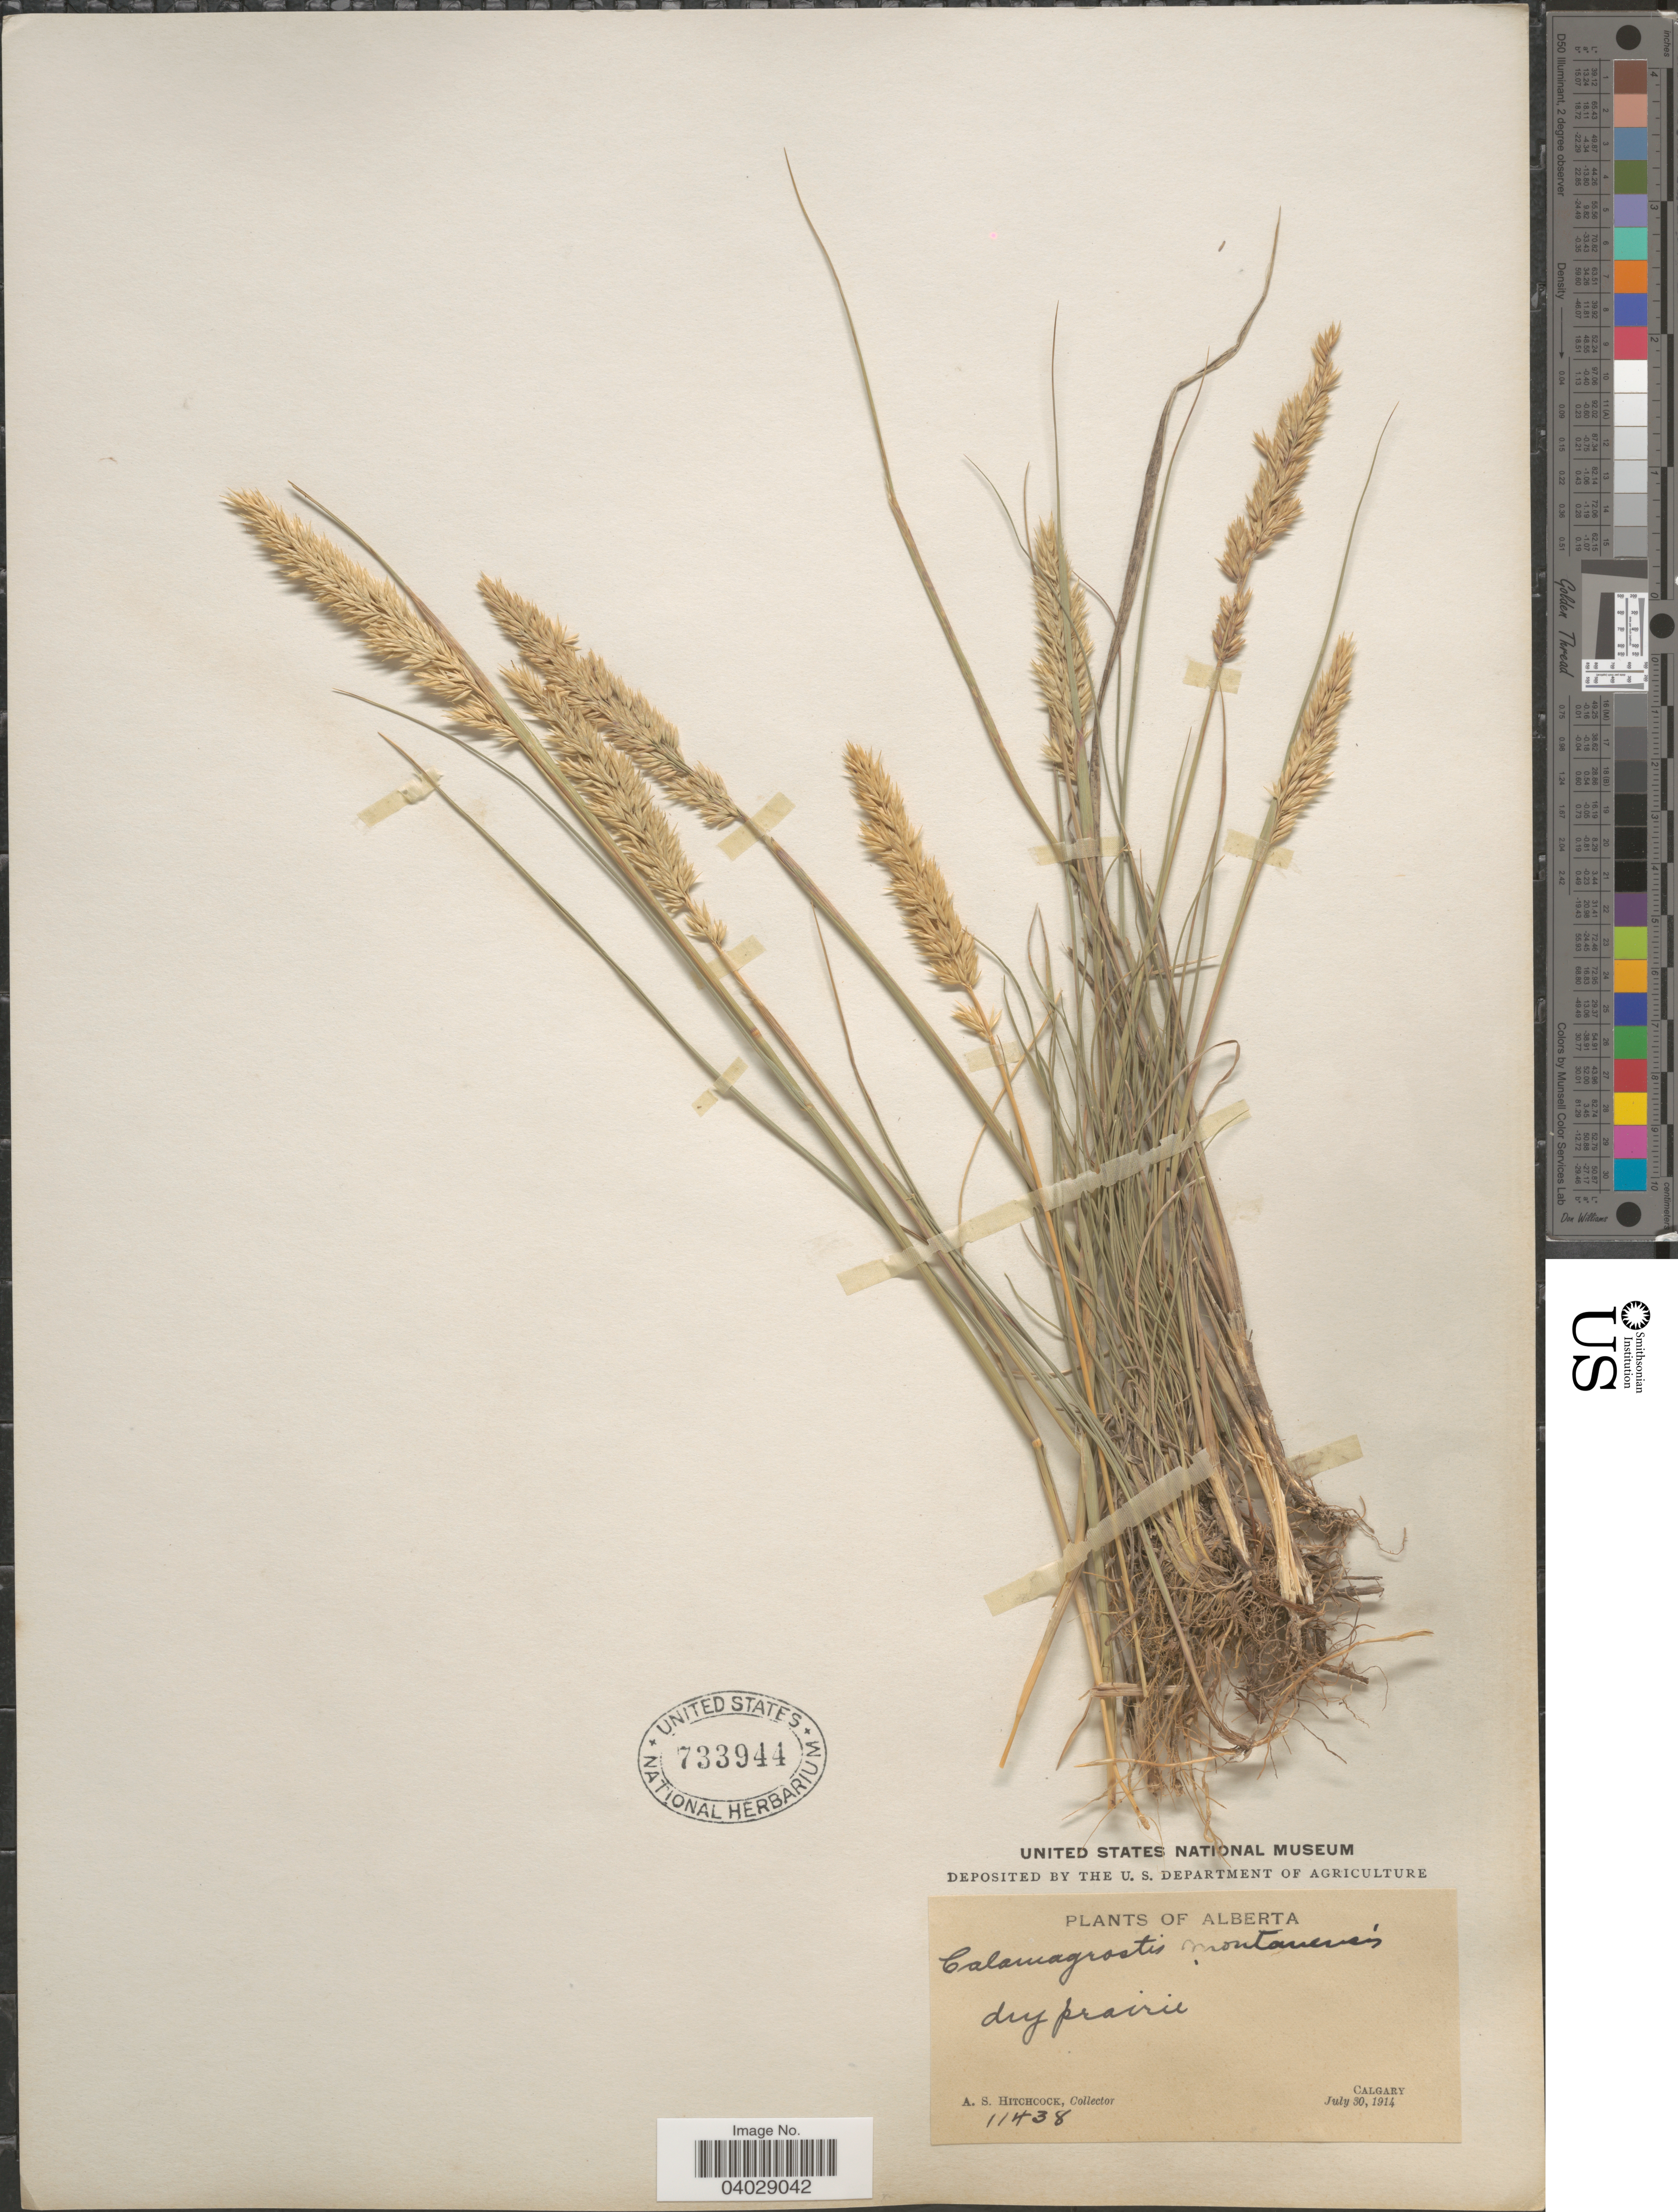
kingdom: Plantae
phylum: Tracheophyta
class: Liliopsida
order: Poales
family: Poaceae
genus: Calamagrostis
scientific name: Calamagrostis montanensis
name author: Scribn. ex Vasey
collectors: A. S. Hitchcock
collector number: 11438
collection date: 1914-07-30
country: Canada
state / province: Alberta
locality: Calgary.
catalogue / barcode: US 733944